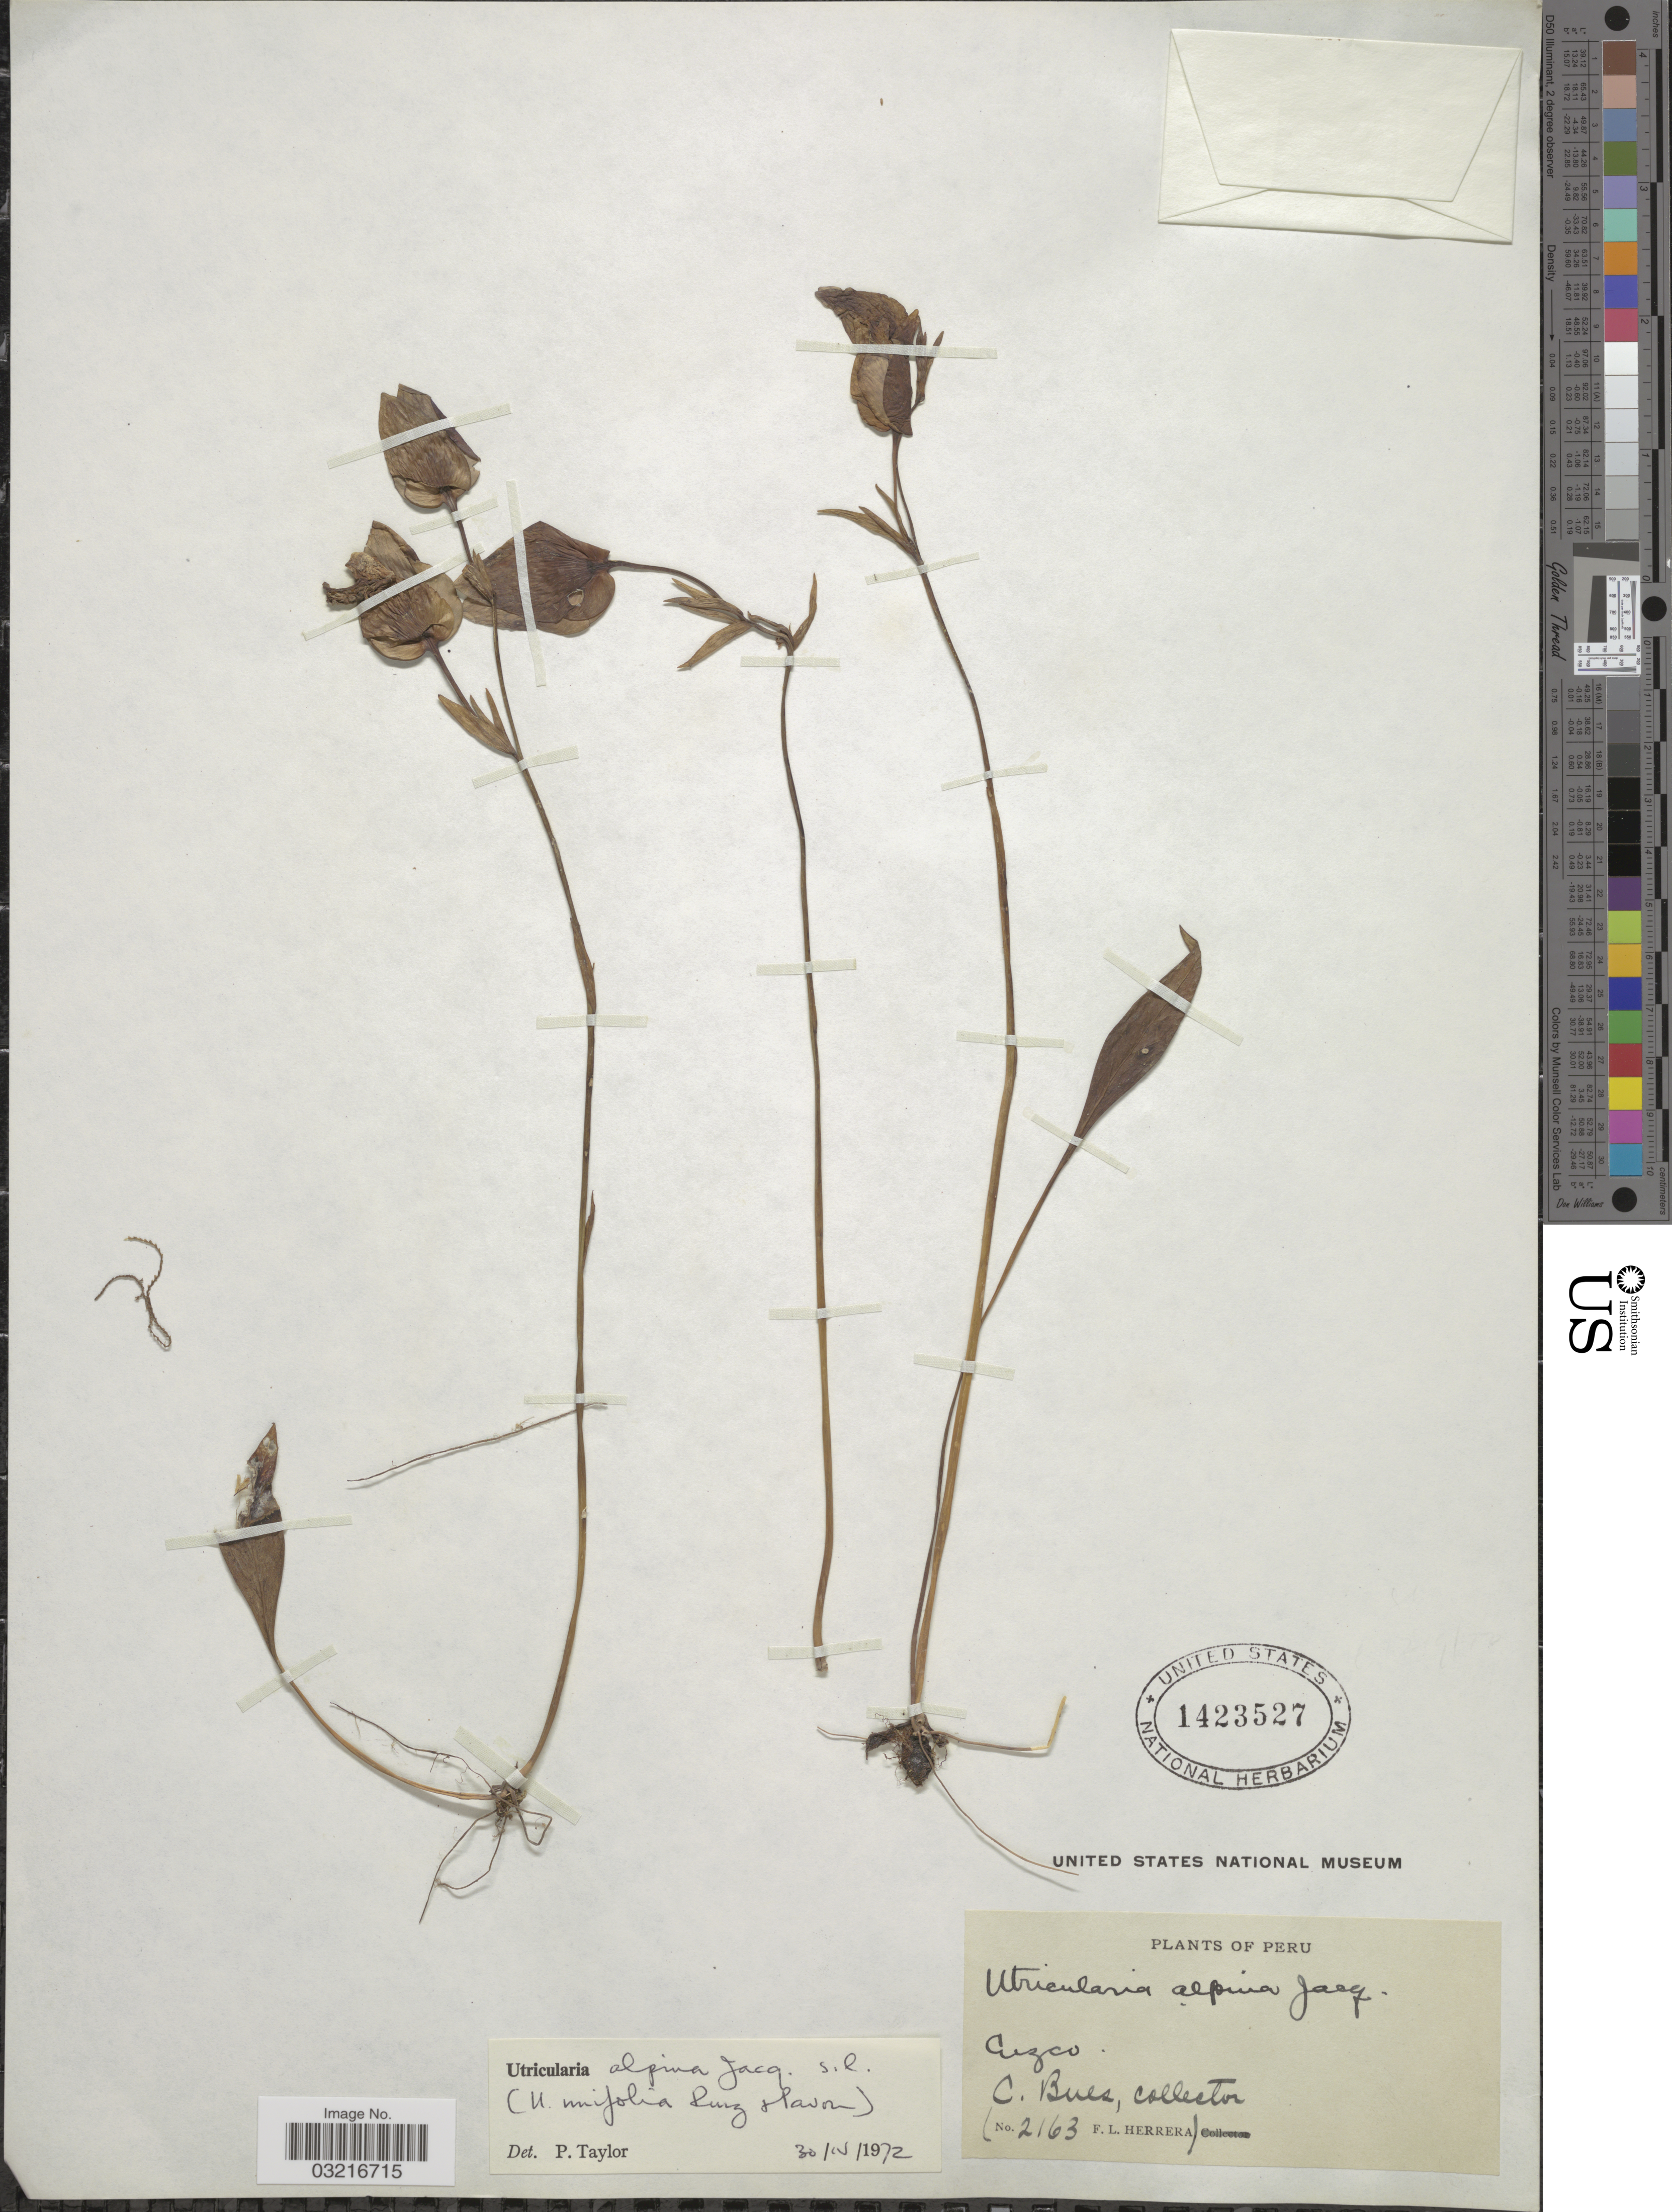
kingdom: Plantae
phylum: Tracheophyta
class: Magnoliopsida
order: Lamiales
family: Lentibulariaceae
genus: Utricularia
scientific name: Utricularia unifolia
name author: Ruiz & Pav.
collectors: C. Bues & F. L. Herrera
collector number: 2163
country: Peru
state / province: Cusco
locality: Cuzco.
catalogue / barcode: US 1423527